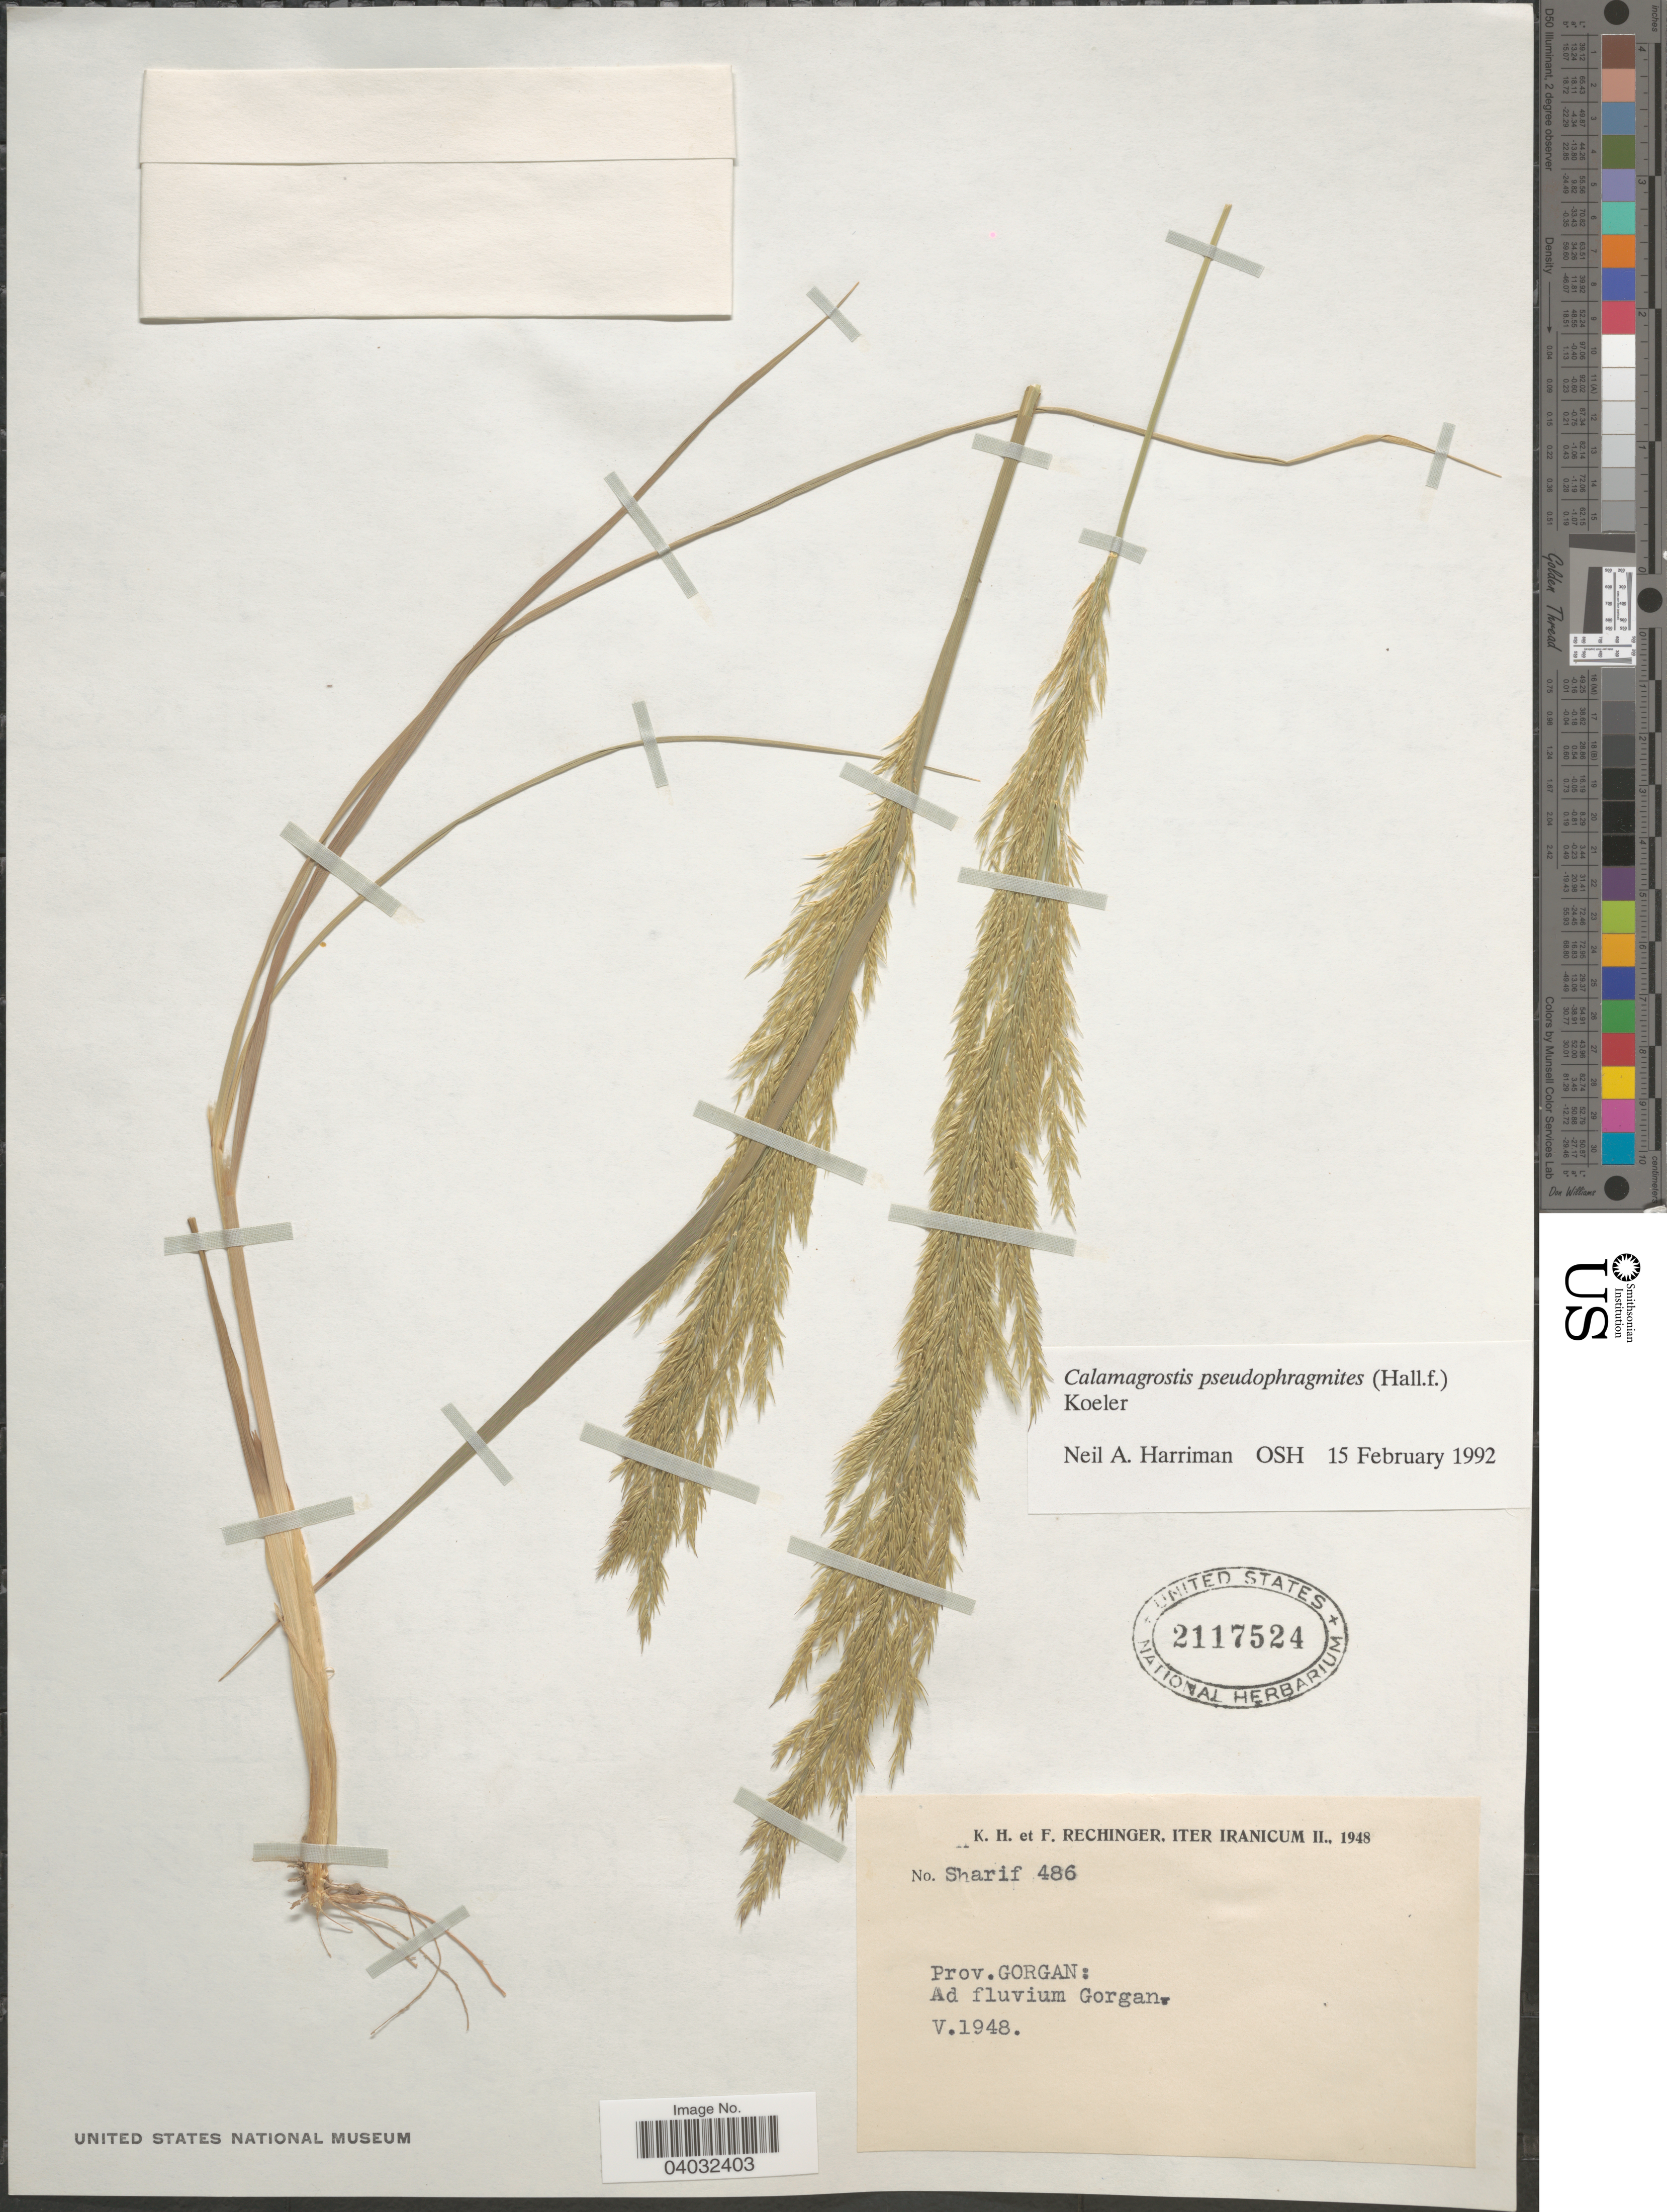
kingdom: Plantae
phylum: Tracheophyta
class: Liliopsida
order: Poales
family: Poaceae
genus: Calamagrostis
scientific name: Calamagrostis pseudophragmites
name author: (Haller f.) Koeler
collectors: K. H. Rechinger & F. Rechinger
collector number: Sharif 486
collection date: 1948-05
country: Iran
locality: Prov. Gorgan: Ad fluvium Gorgan.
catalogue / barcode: US 2117524